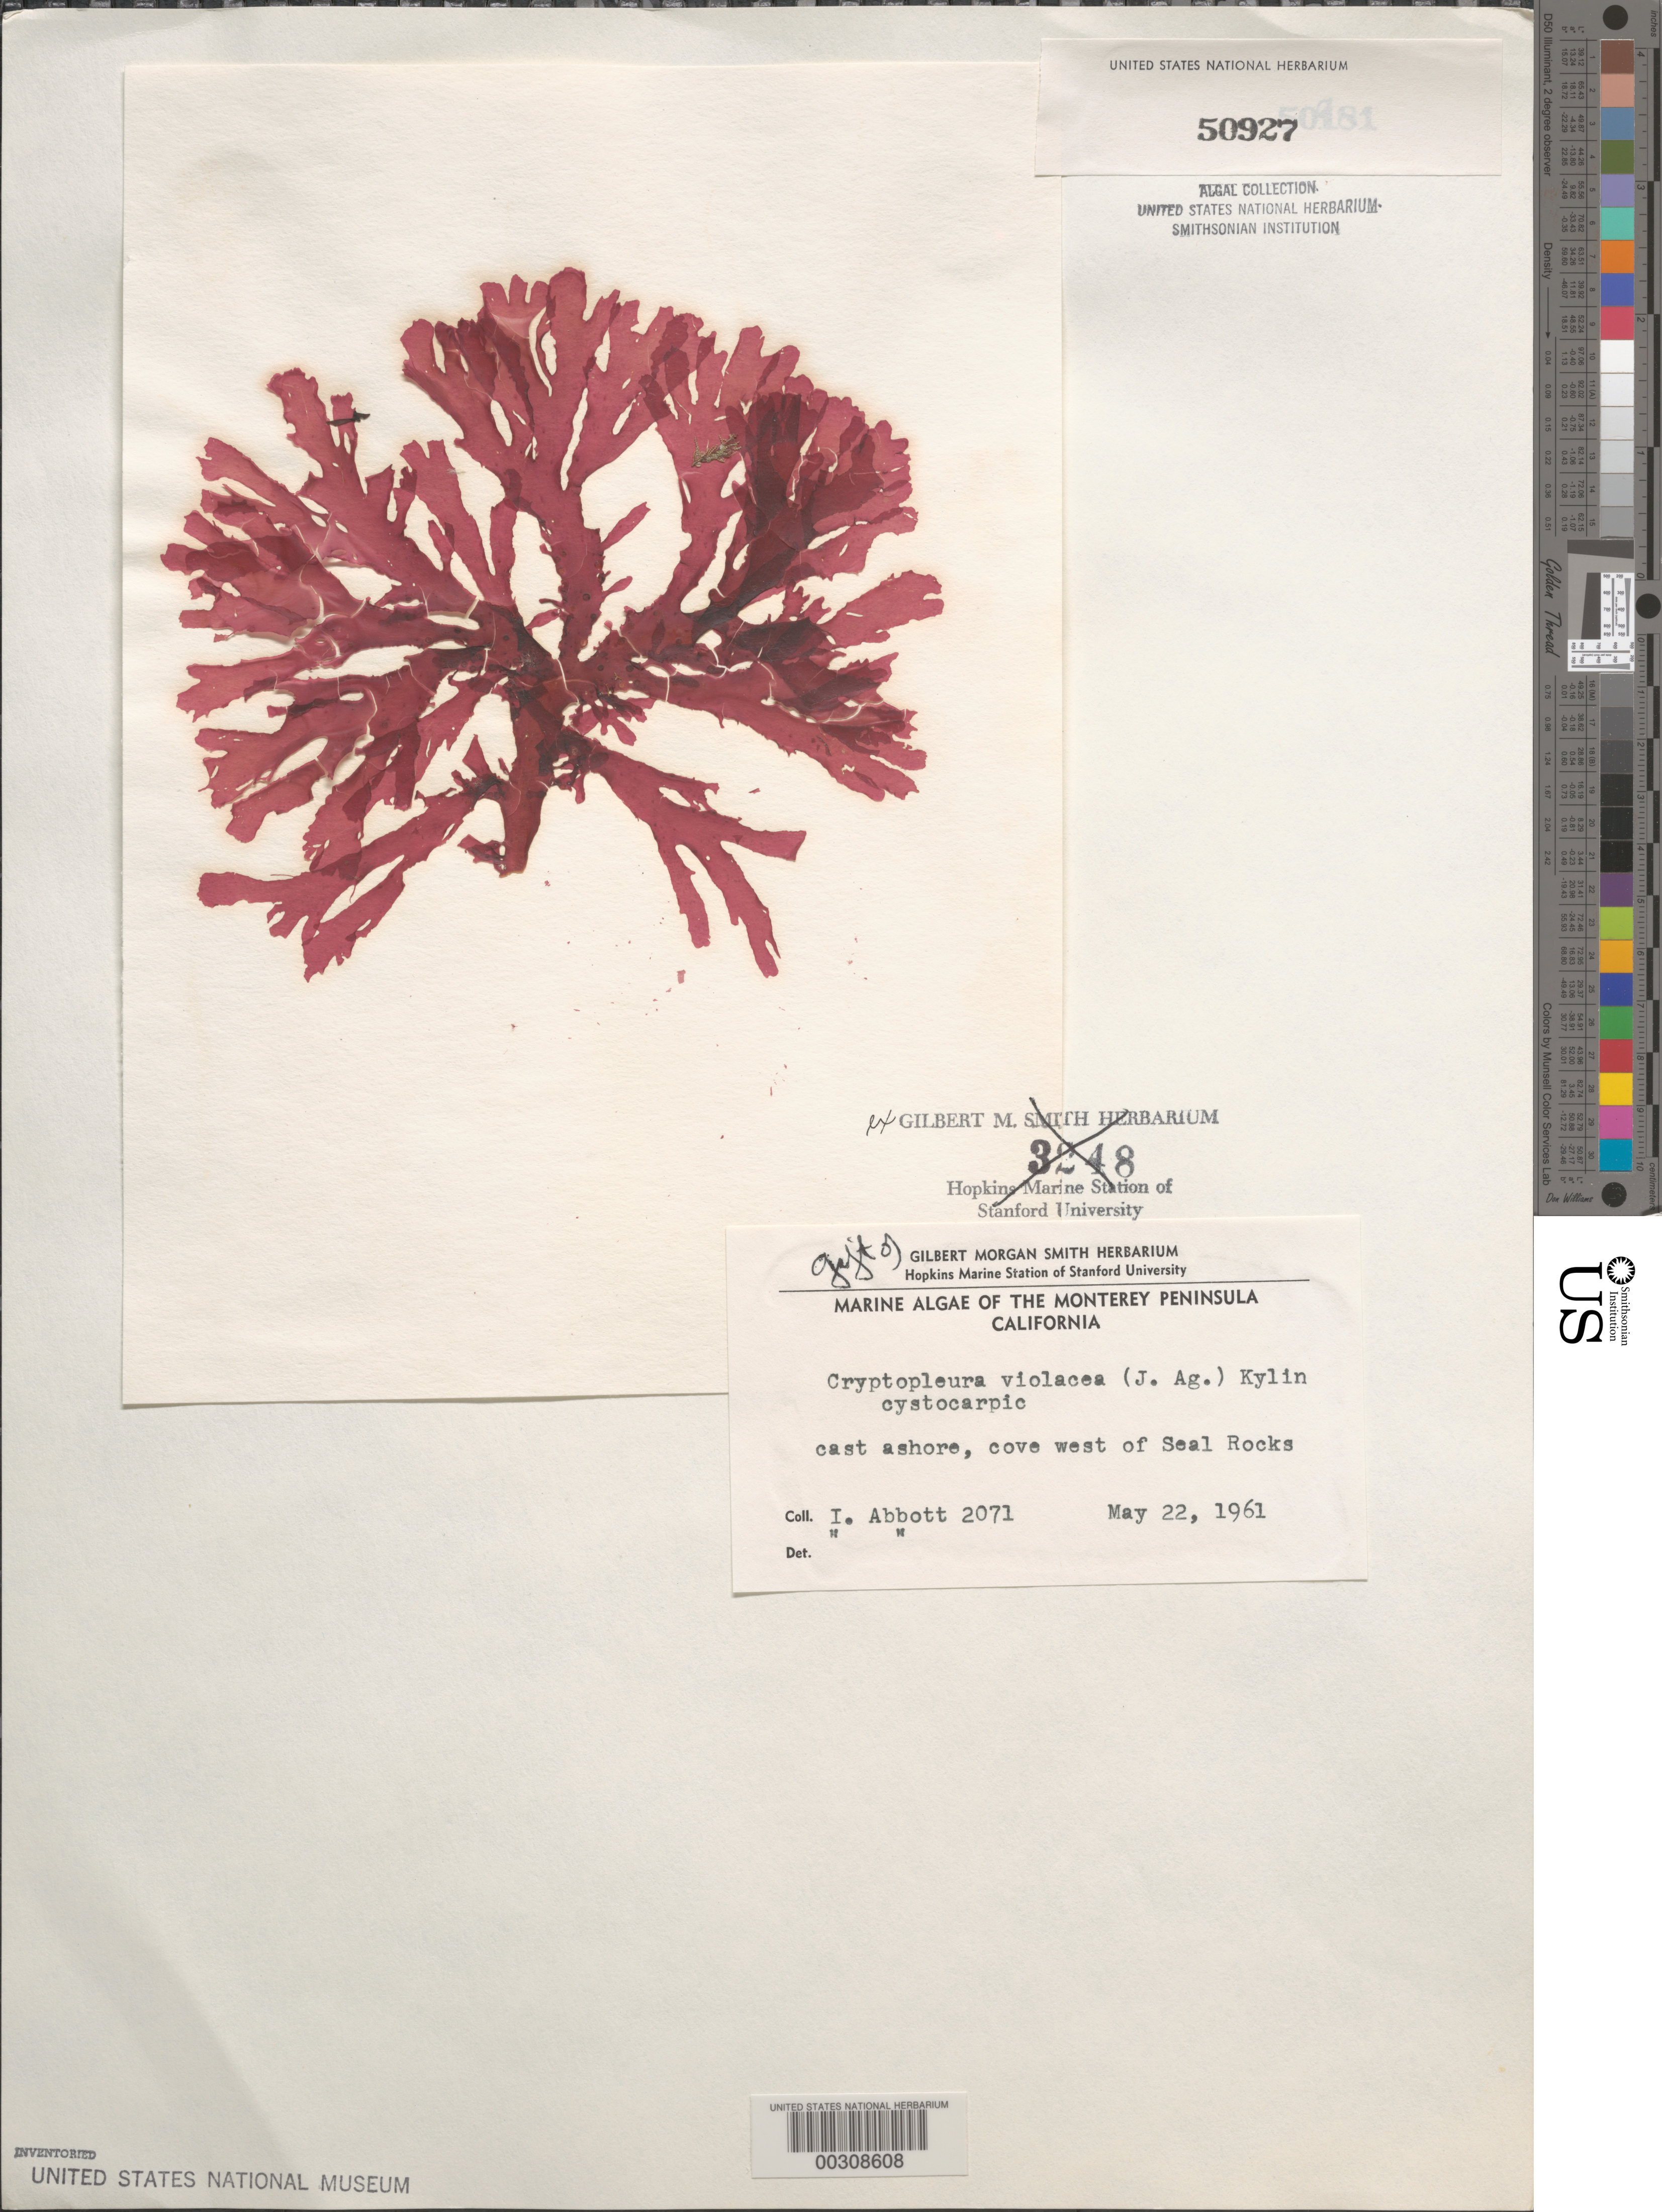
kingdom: Plantae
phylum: Rhodophyta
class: Florideophyceae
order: Ceramiales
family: Delesseriaceae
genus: Cryptopleura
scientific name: Cryptopleura violacea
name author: (J. Ag.) Kylin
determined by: Abbott, Isabella A.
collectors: I. A. Abbott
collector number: IAA 2071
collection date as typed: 22 May 1961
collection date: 1961-05-22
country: United States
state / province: California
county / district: Monterey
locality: Cove west of Seal Rocks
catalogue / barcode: US 50927